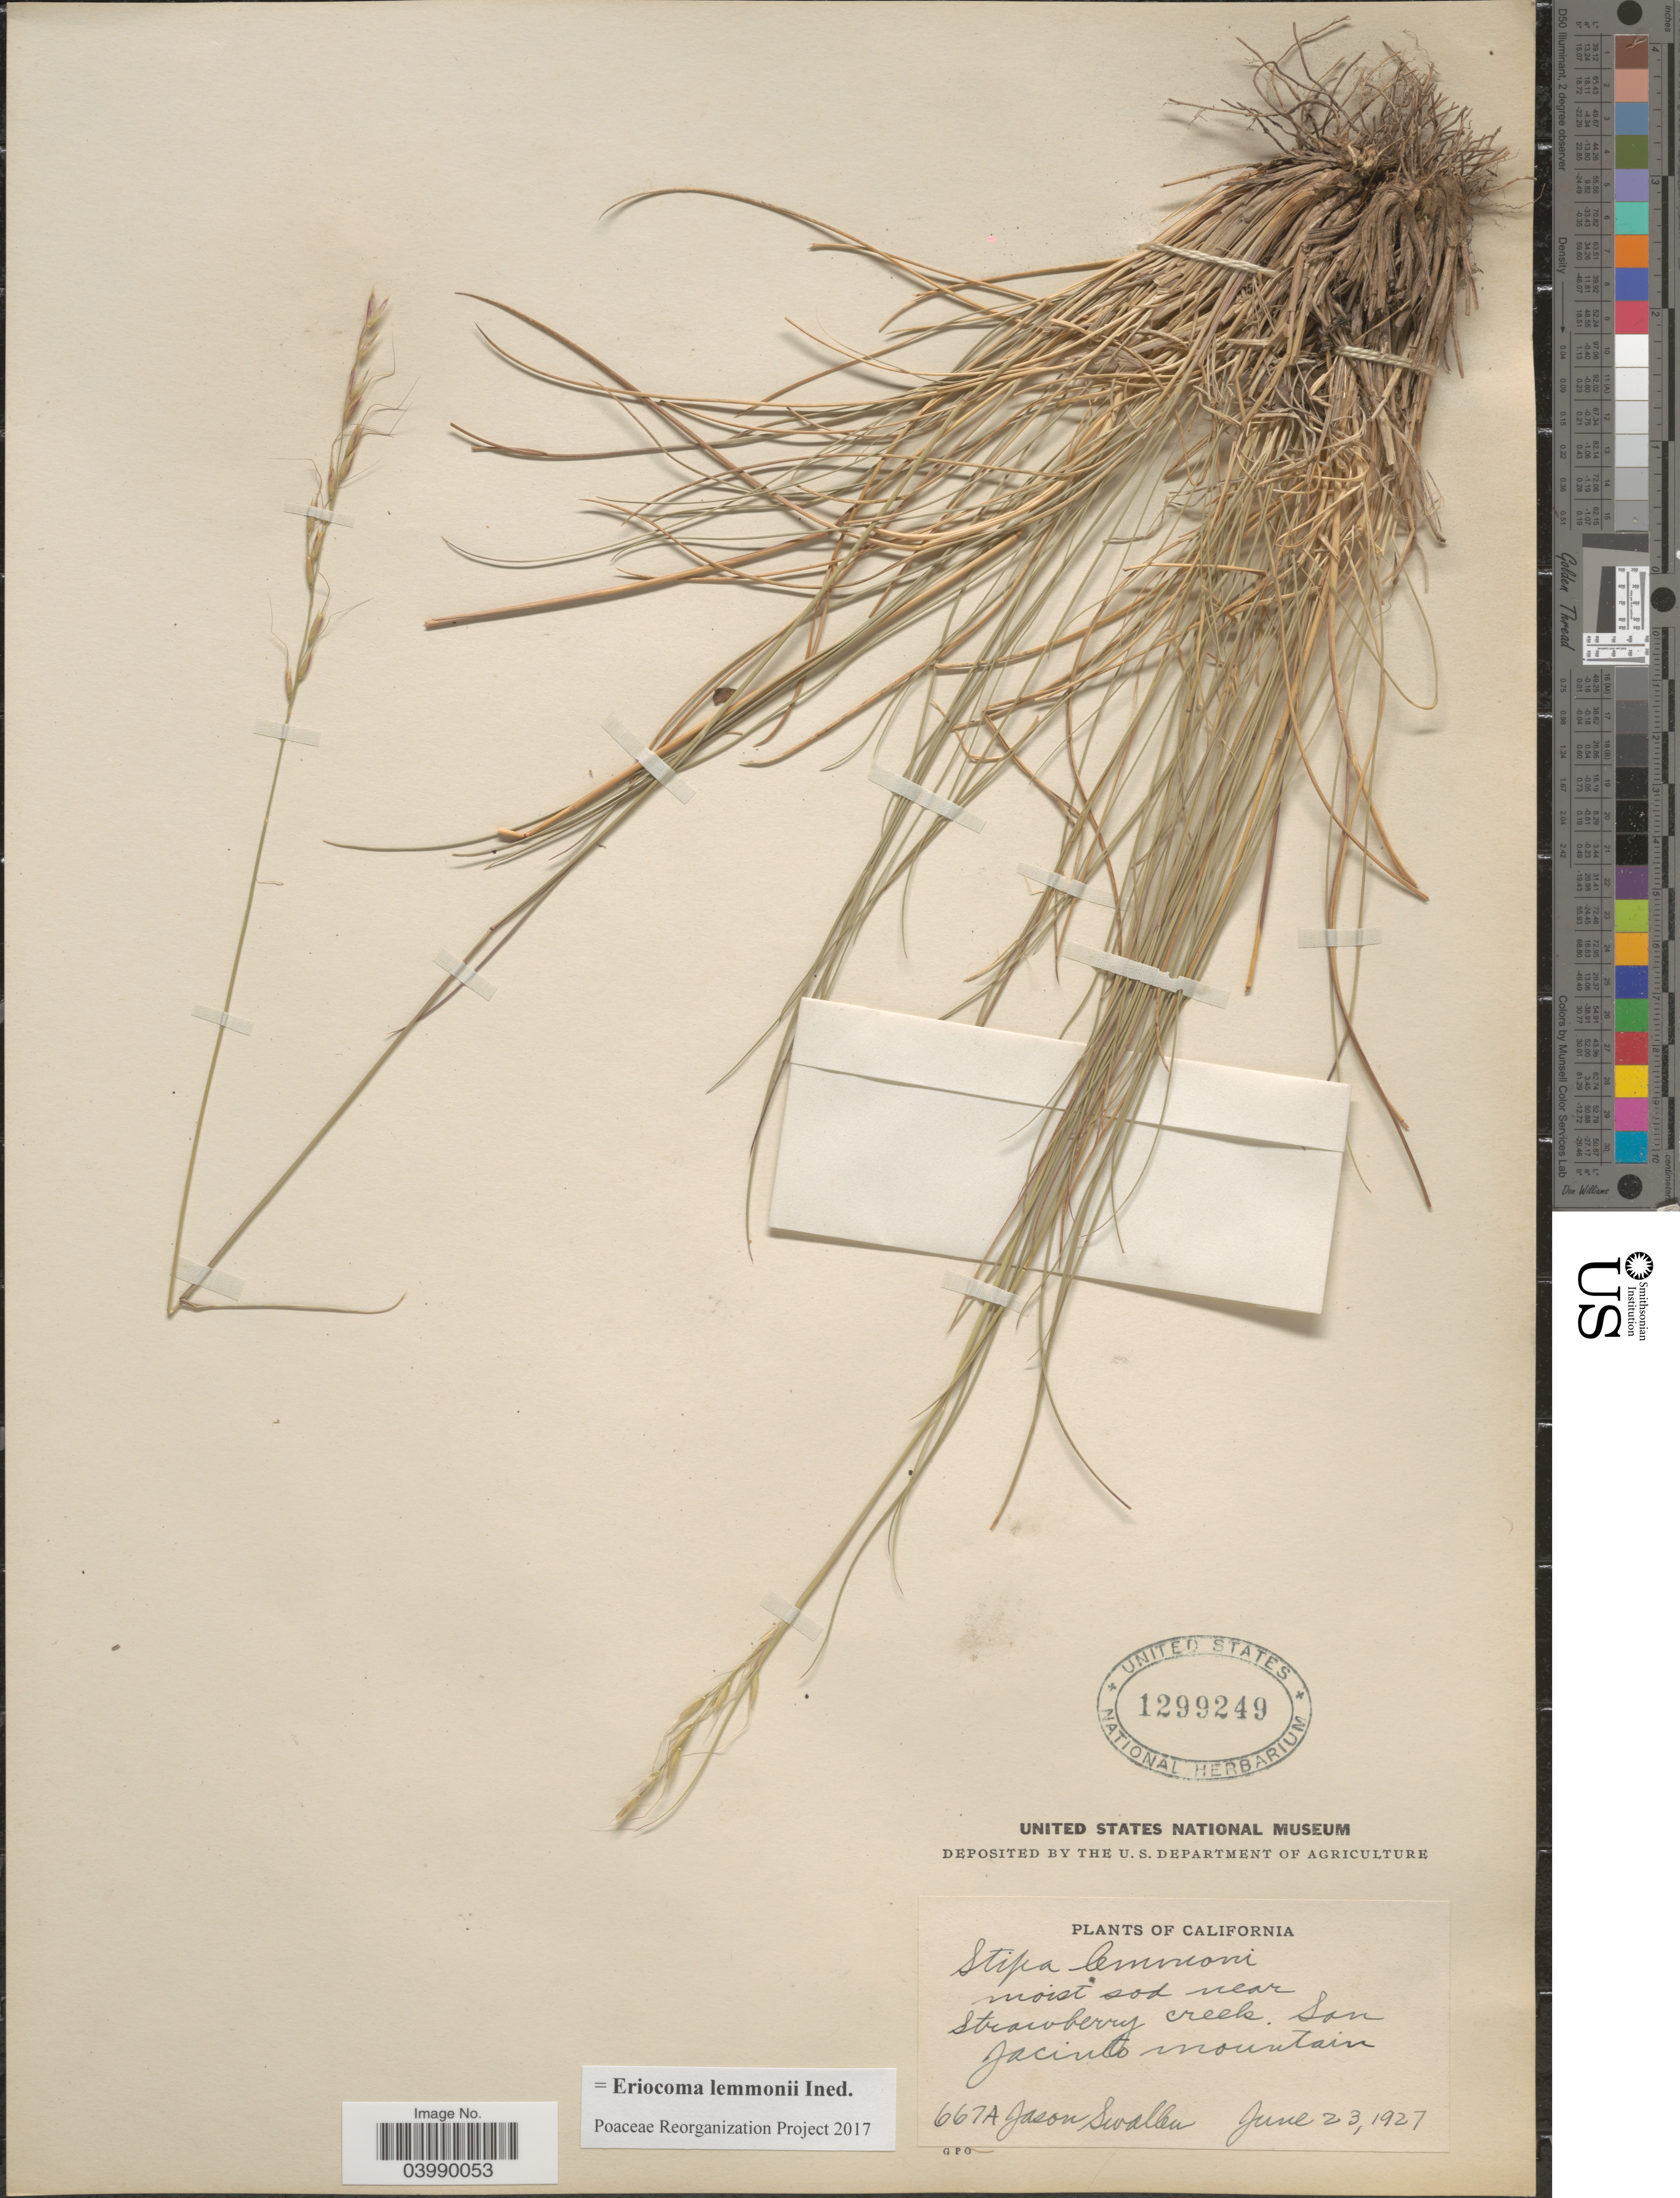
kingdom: Plantae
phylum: Tracheophyta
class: Liliopsida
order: Poales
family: Poaceae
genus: Eriocoma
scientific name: Eriocoma lemmonii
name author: (Vasey) Romasch.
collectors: J. R. Swallen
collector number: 667 A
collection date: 1927-06-23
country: United States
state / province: California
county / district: Riverside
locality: Near Strawberry Creek. San Jacinto Mountain.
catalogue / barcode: US 1299249